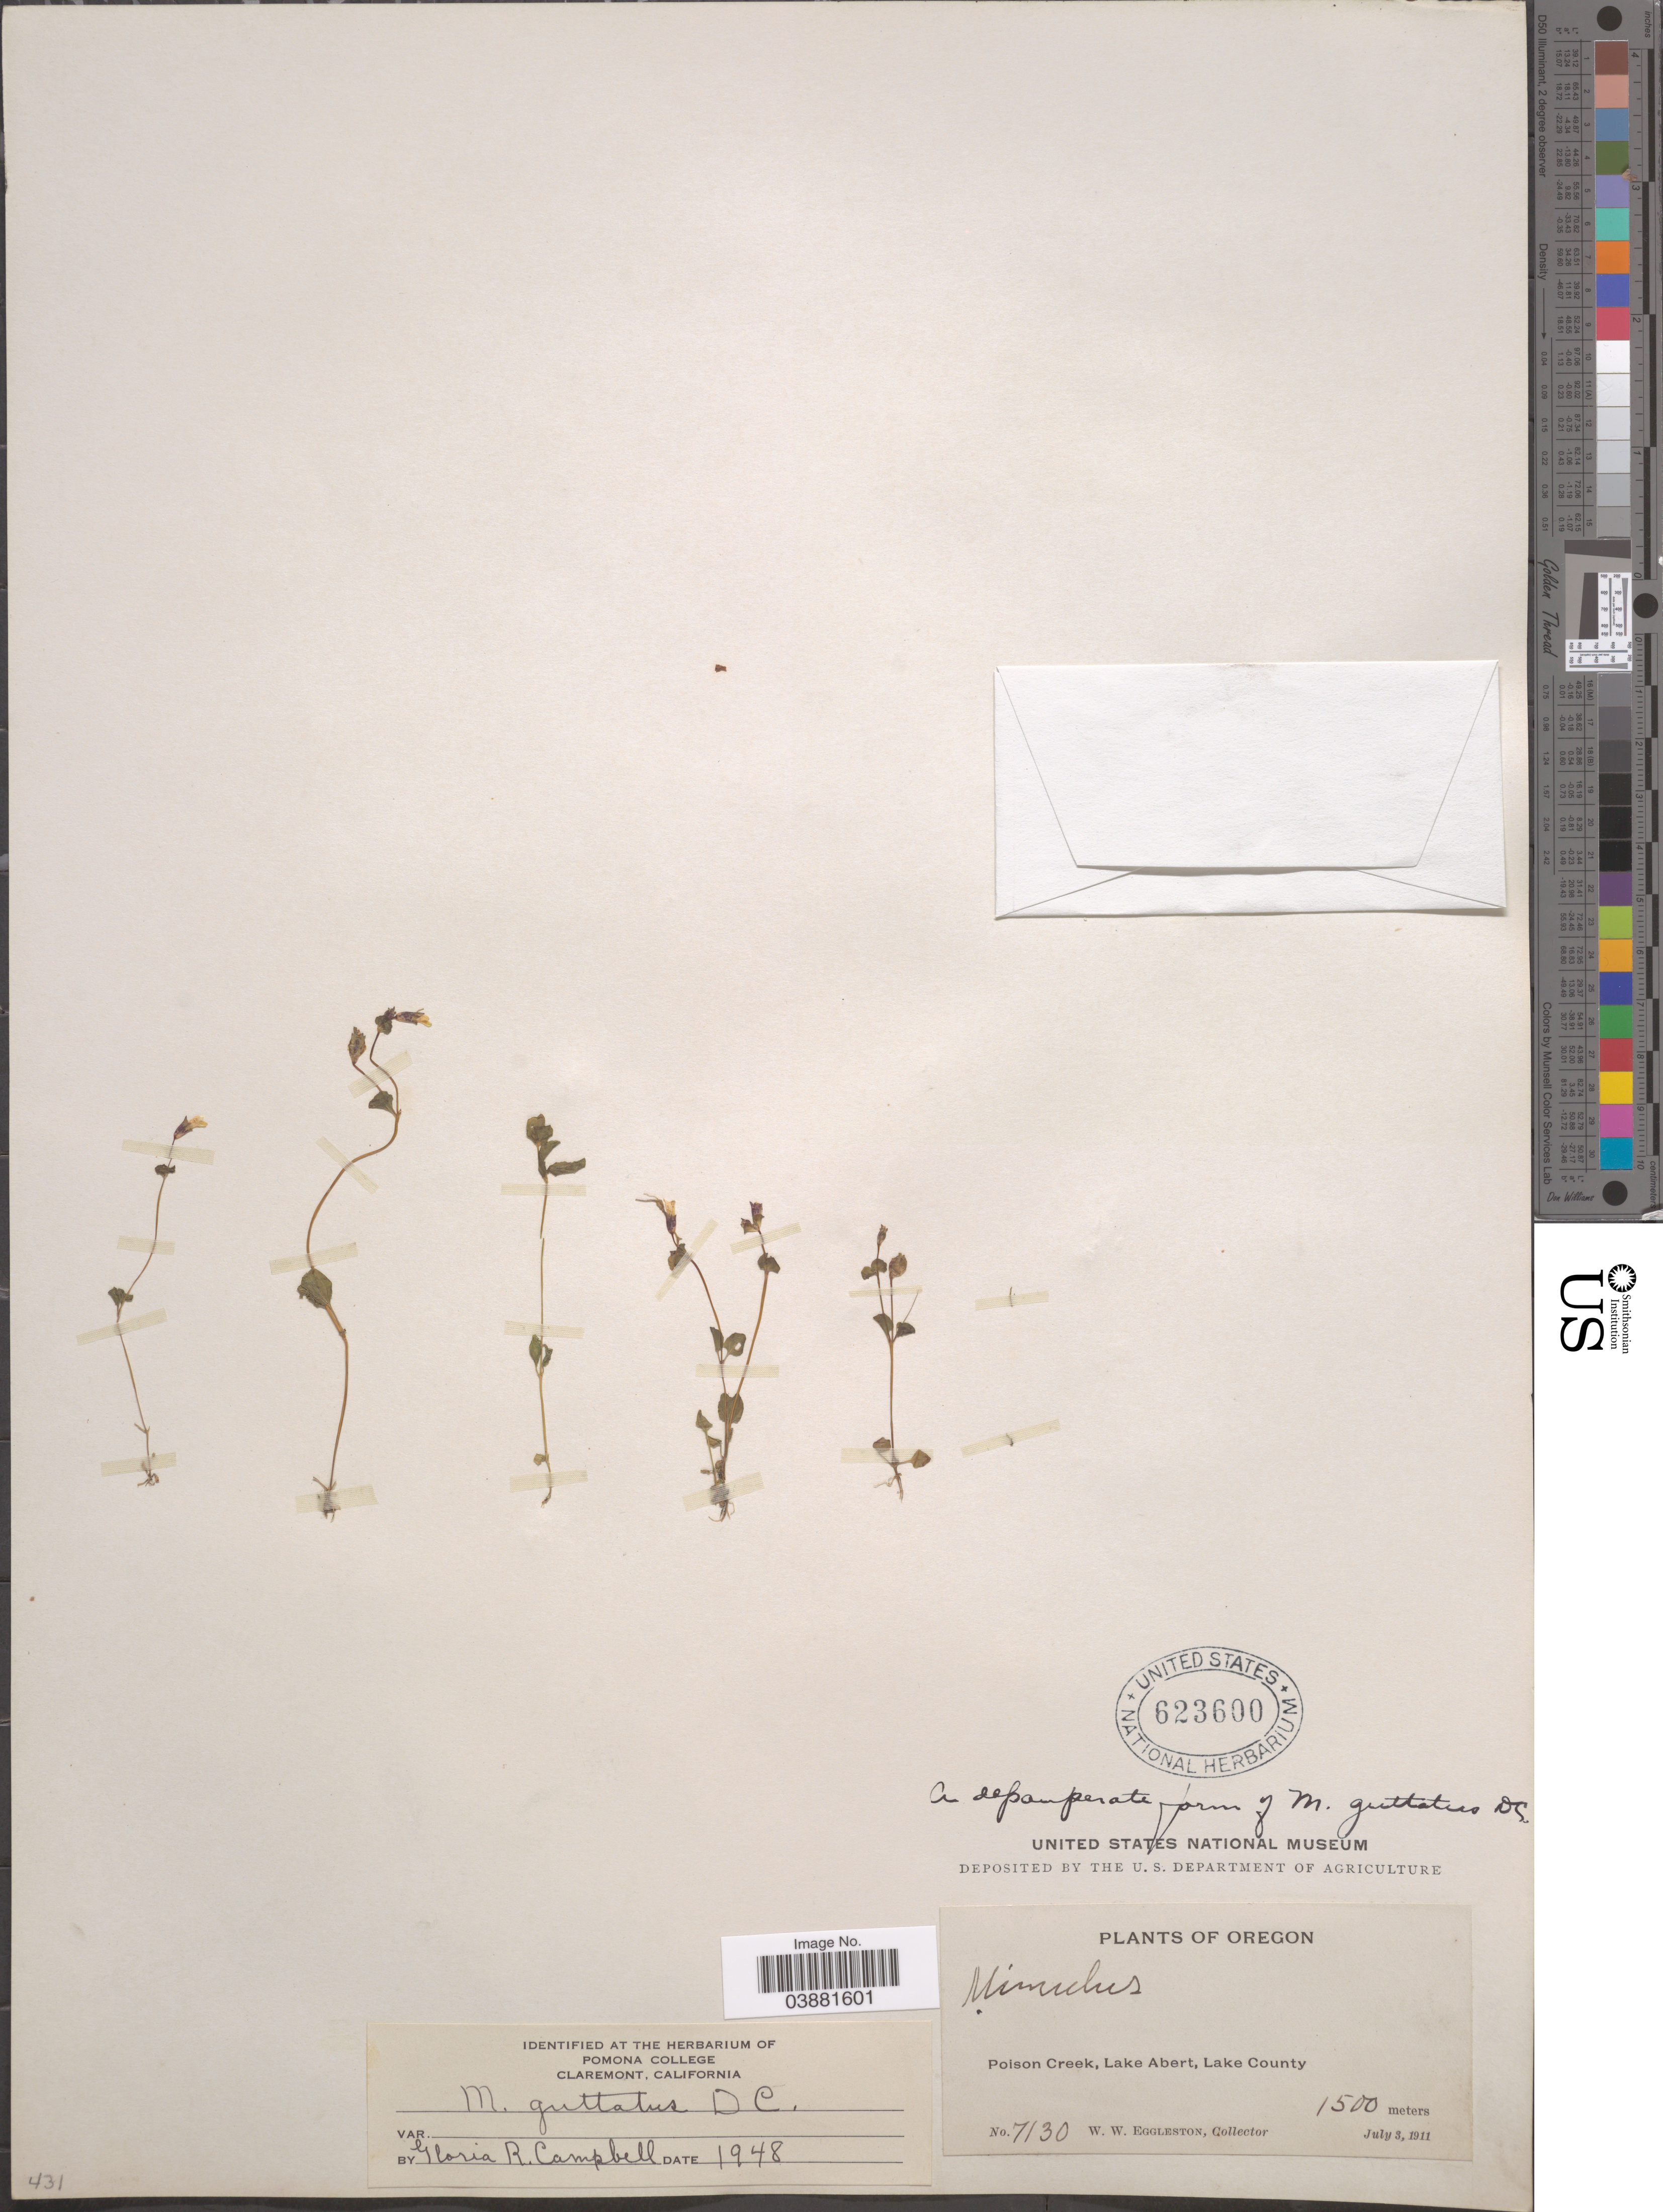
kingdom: Plantae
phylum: Tracheophyta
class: Magnoliopsida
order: Lamiales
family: Phrymaceae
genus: Mimulus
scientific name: Mimulus guttatus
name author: DC.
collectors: W. W. Eggleston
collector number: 7130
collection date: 1911-07-03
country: United States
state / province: Oregon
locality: Poison Creek, Lake Abert, Lake County.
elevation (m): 1500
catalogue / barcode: US 623600